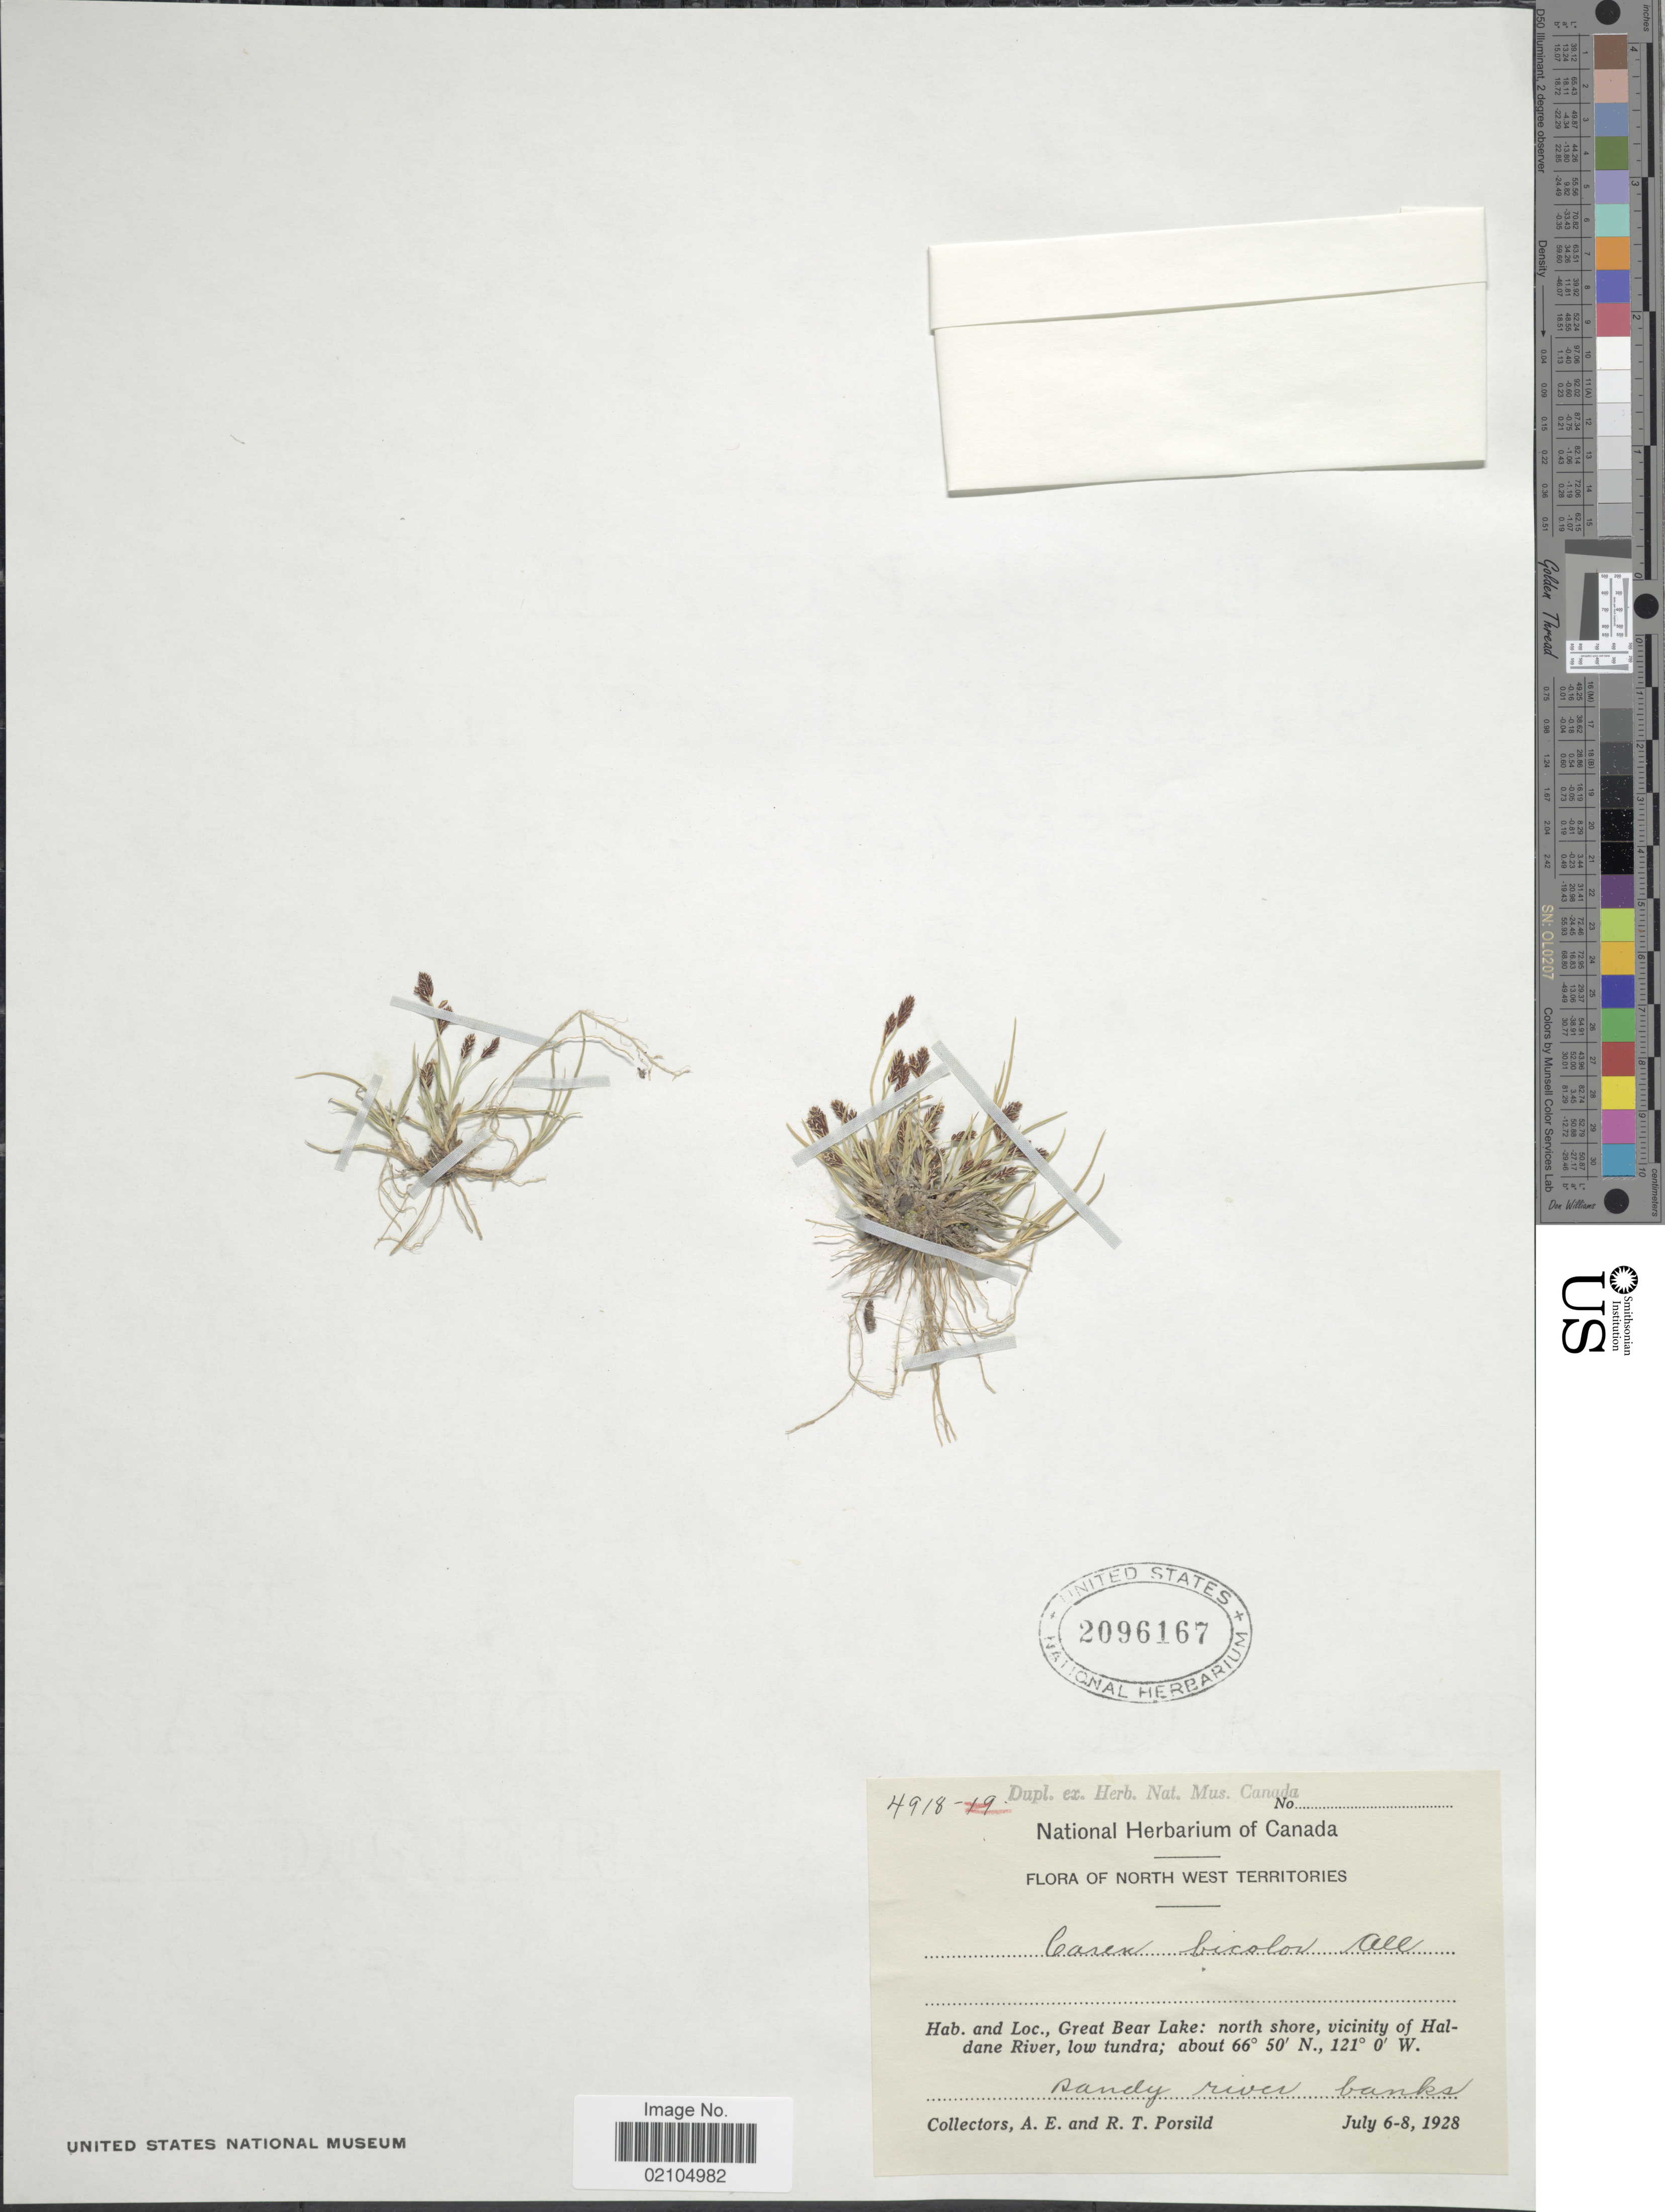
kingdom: Plantae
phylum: Tracheophyta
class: Liliopsida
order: Poales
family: Cyperaceae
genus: Carex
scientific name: Carex bicolor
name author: Bellardi ex All.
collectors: A. E. Porsild & R. T. Porsild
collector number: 4918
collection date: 1928-07-06/1928-07-08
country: Canada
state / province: Northwest Territories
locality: Great Bear Lake: north shore, vicinity of Haldane River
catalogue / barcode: US 2096167